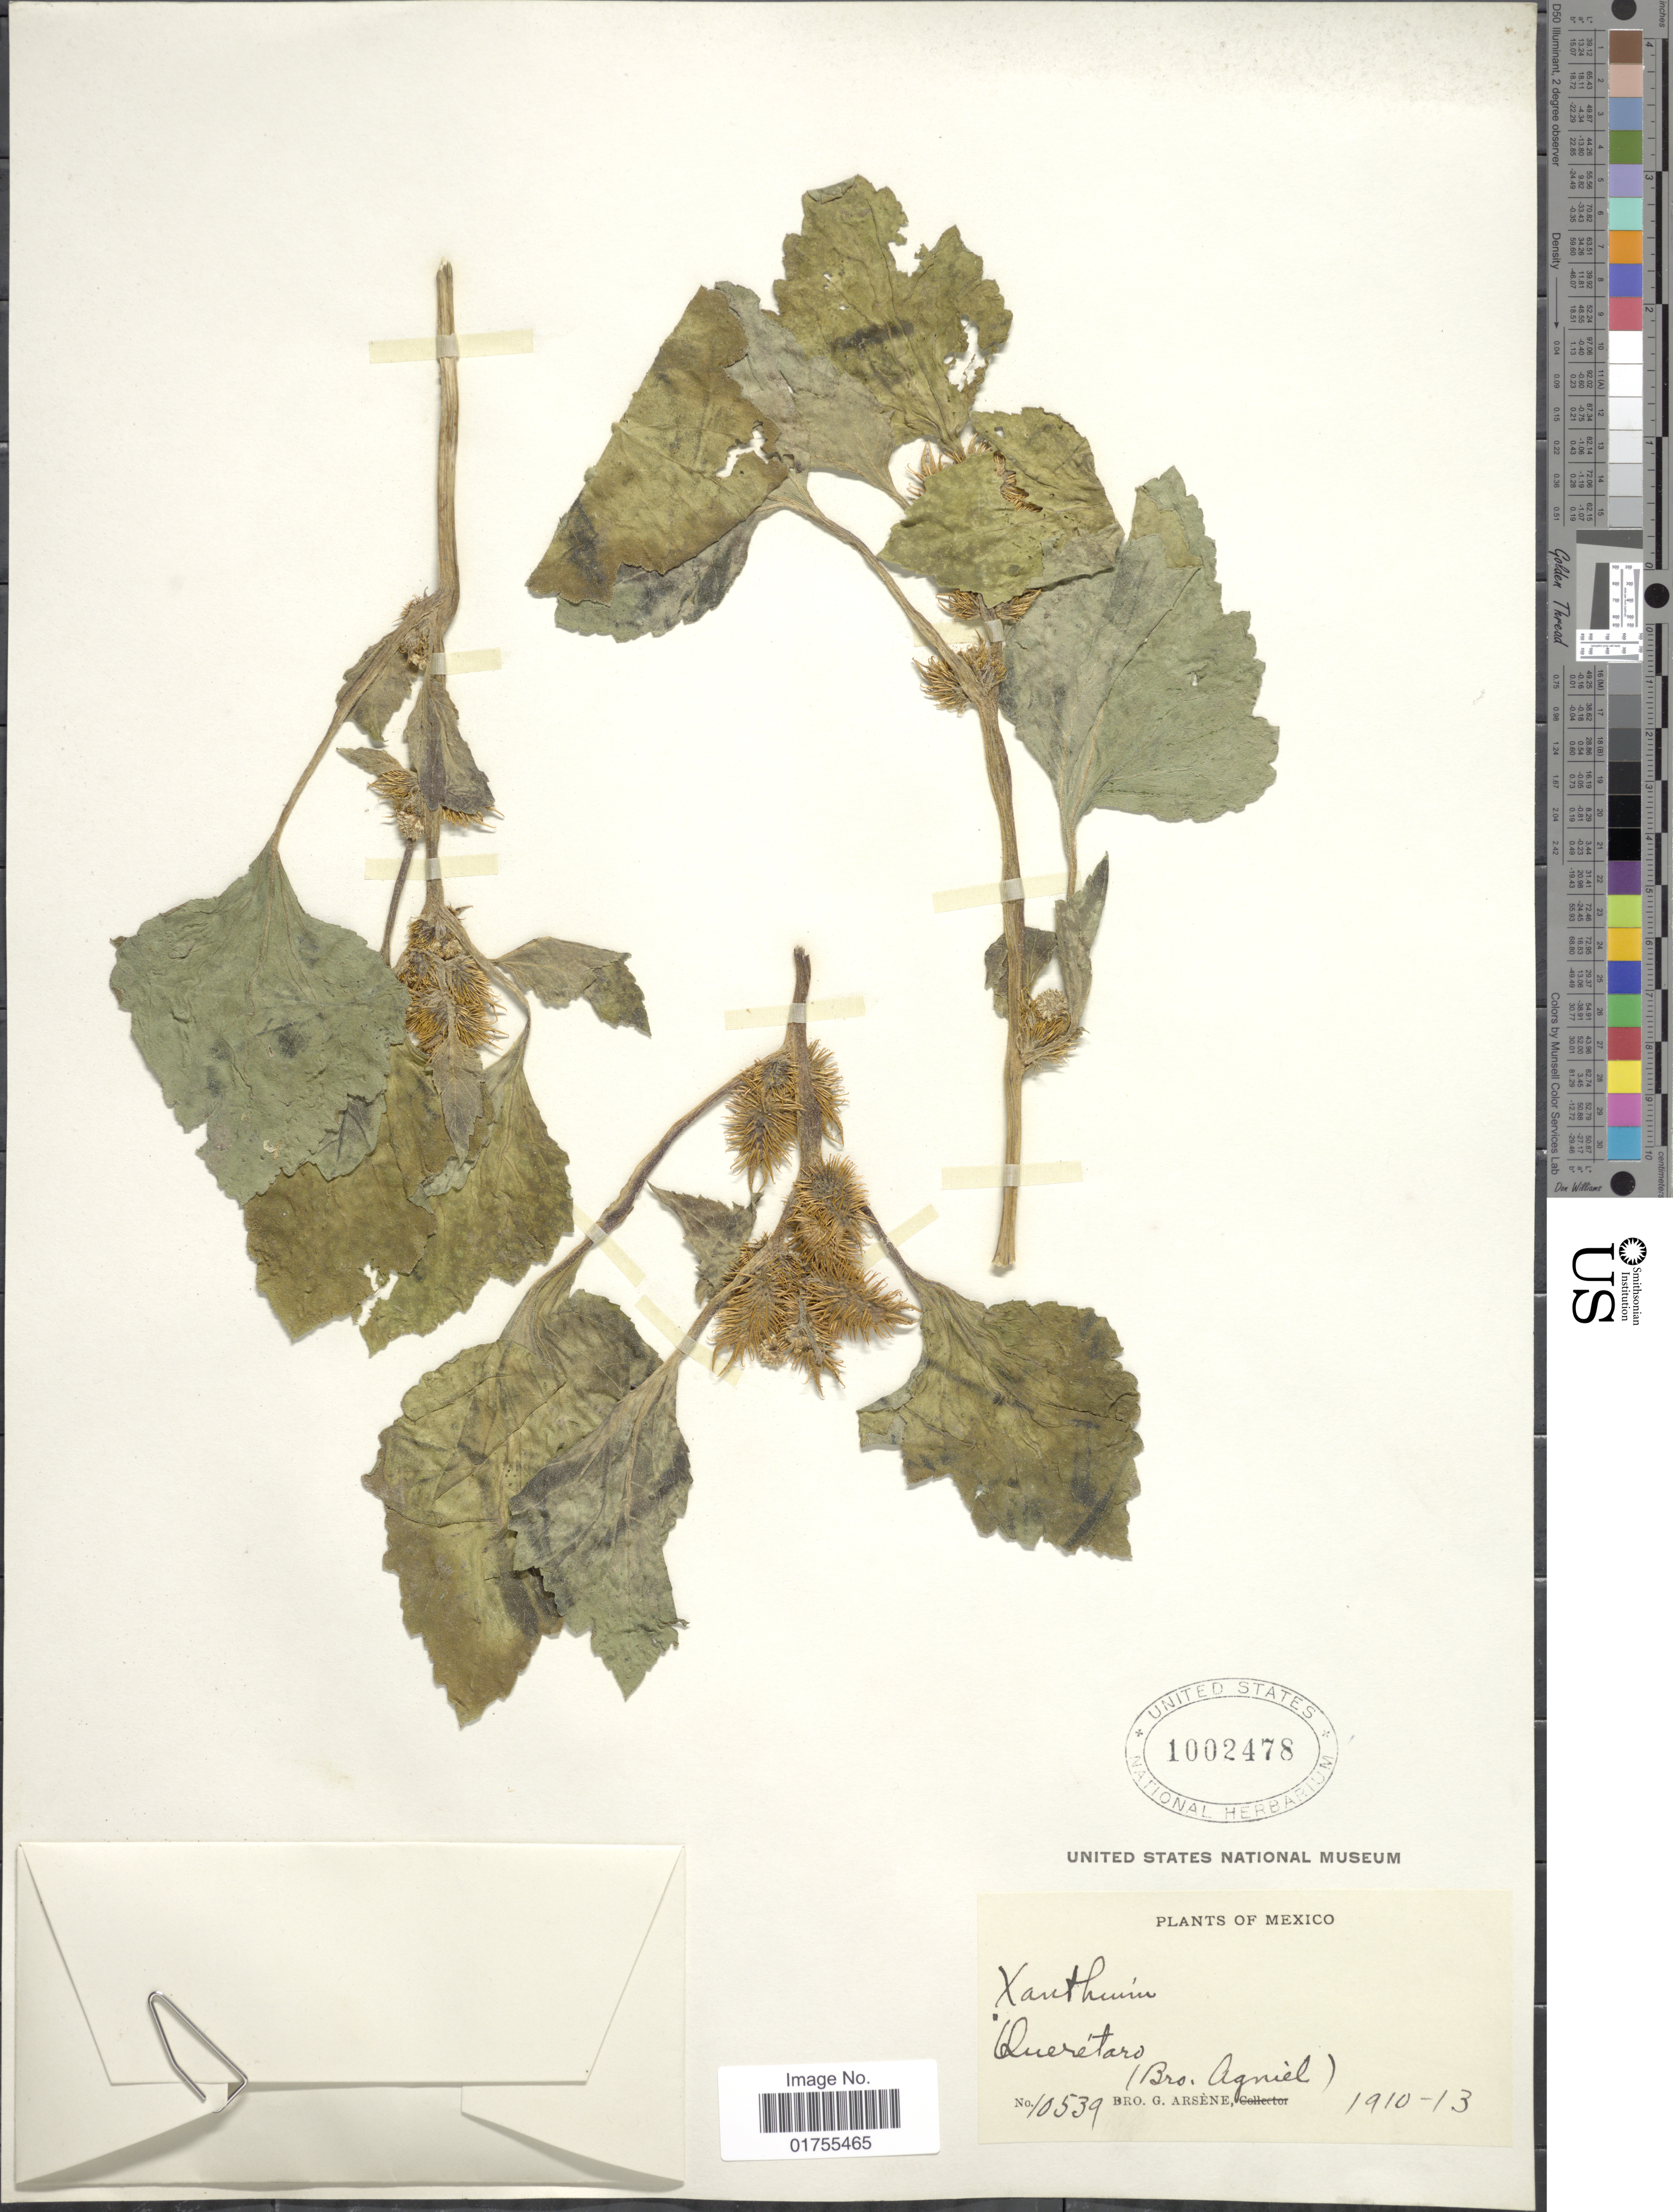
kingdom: Plantae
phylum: Tracheophyta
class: Magnoliopsida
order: Asterales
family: Asteraceae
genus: Xanthium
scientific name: Xanthium sp.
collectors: Bro. G. Arsène & Bro. Agniel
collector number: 10539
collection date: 1910/1913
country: Mexico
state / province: Querétaro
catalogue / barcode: US 1002478